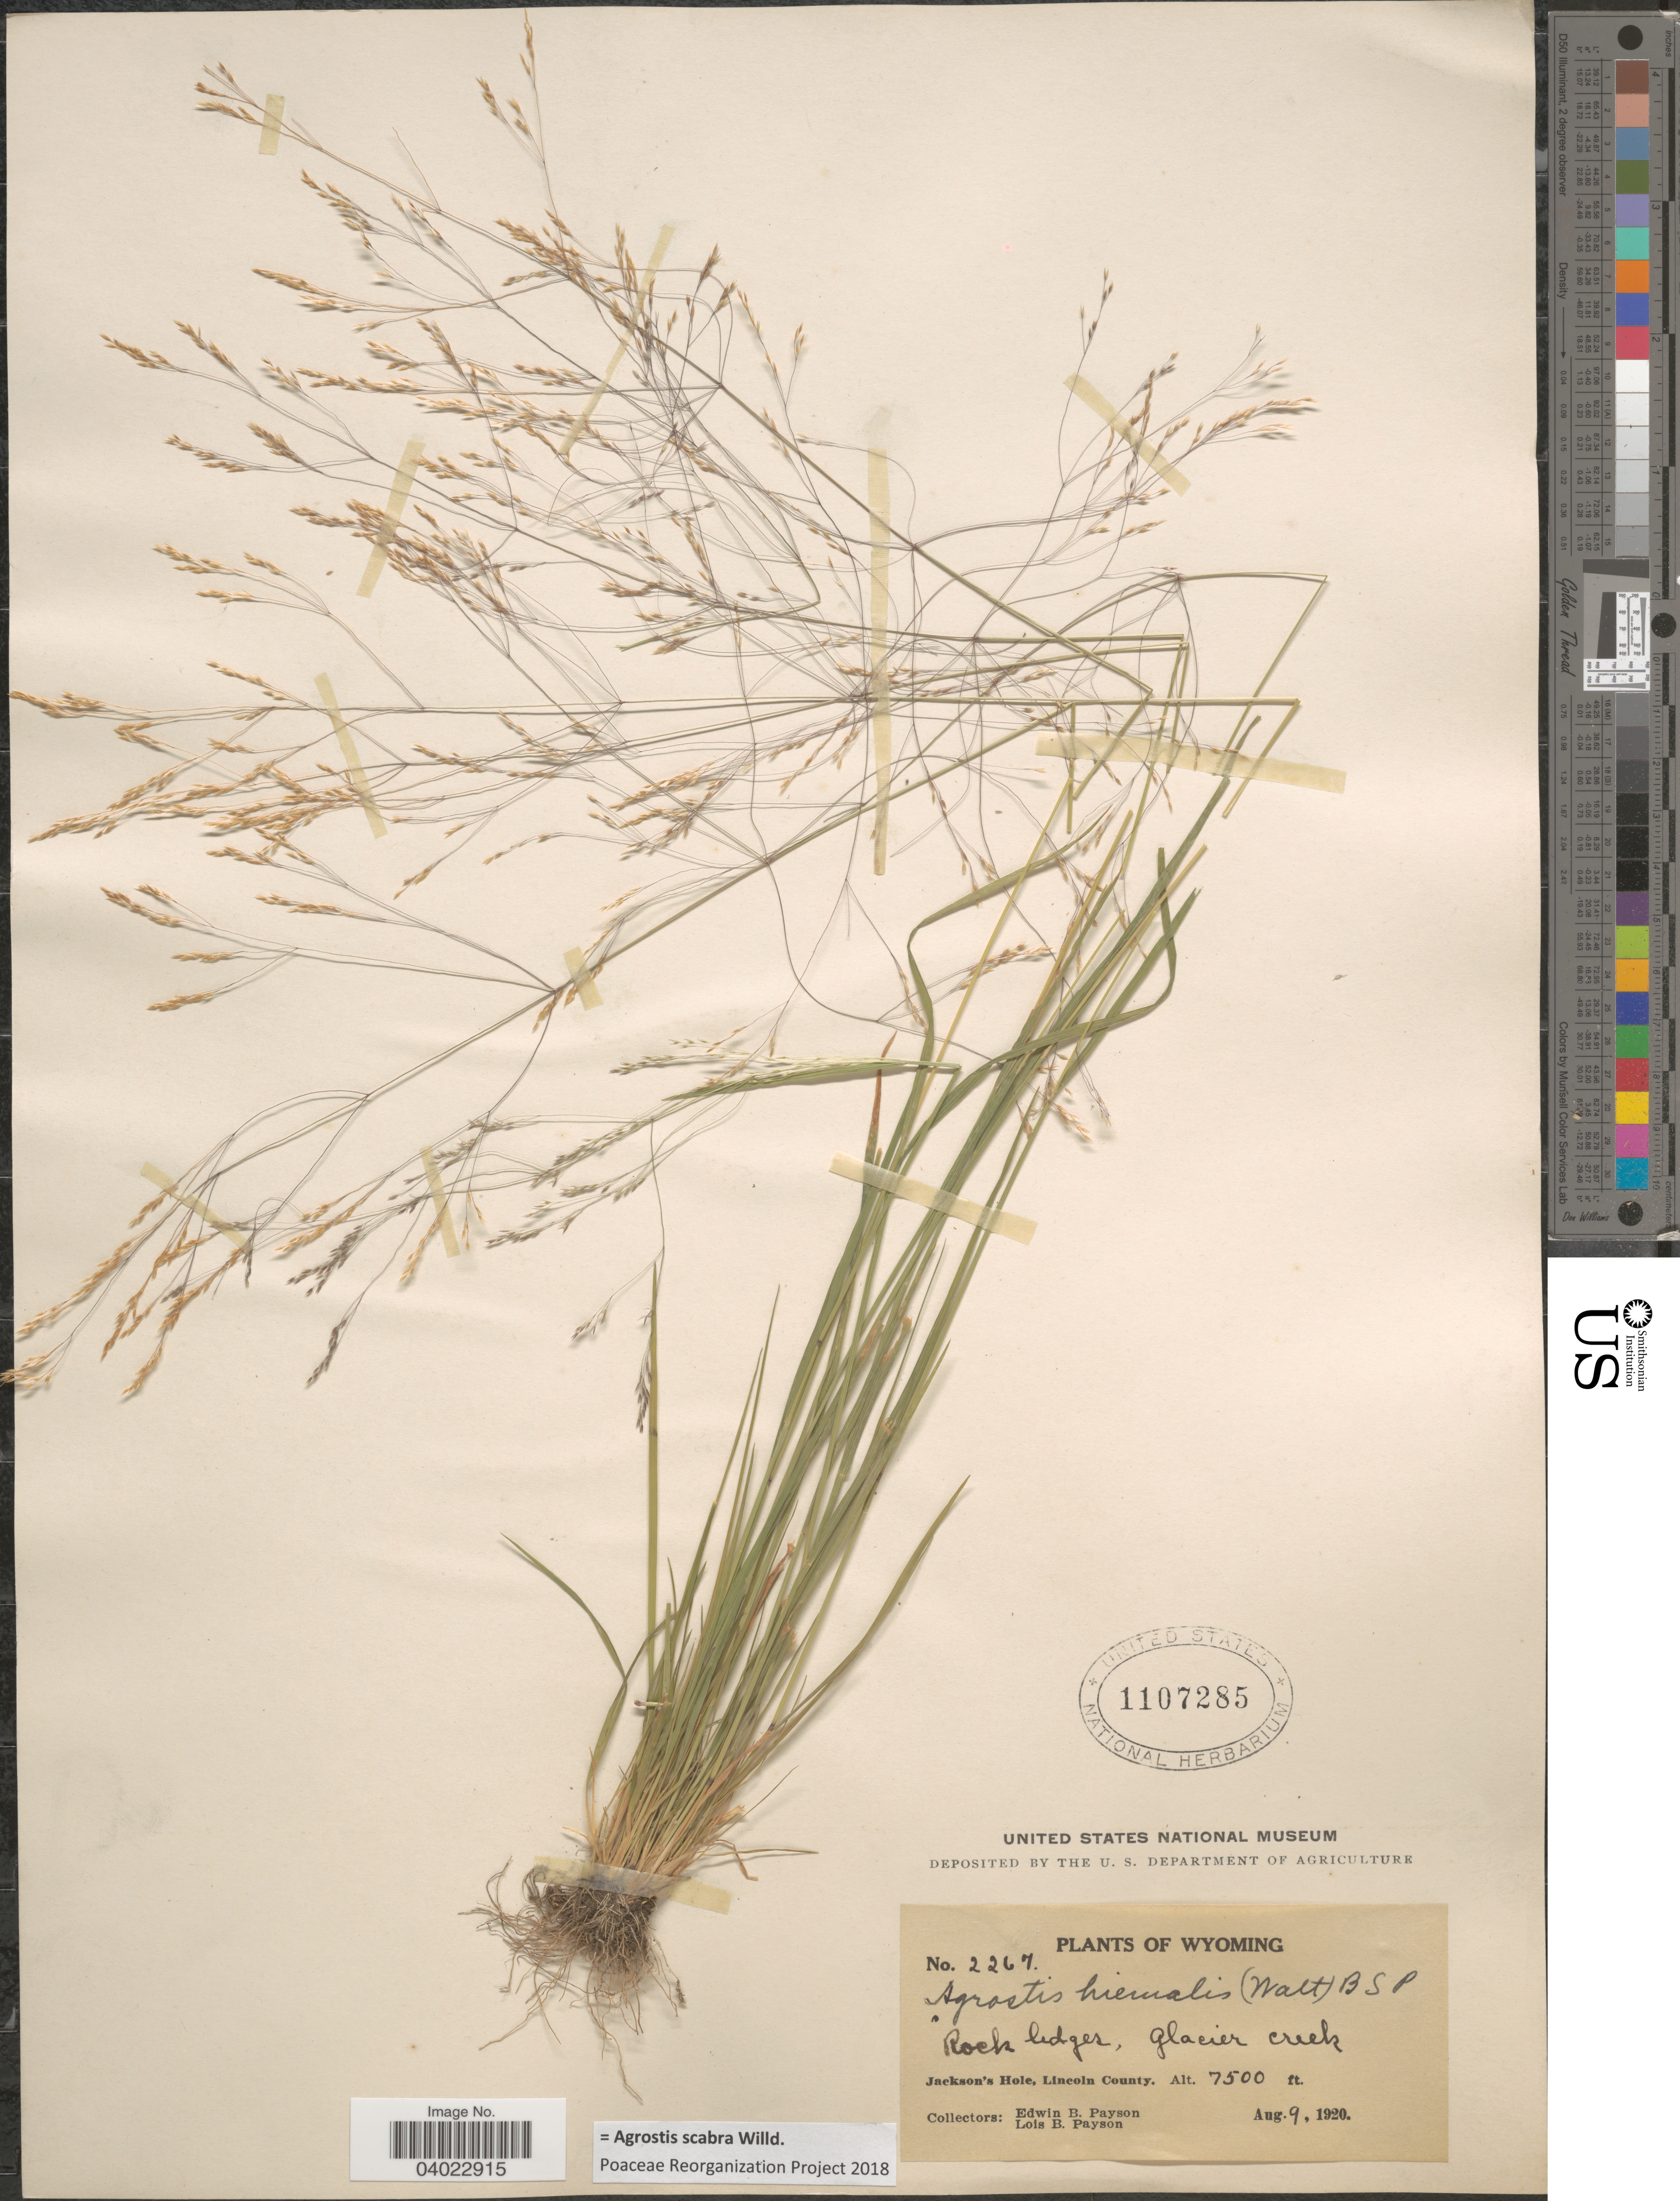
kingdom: Plantae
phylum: Tracheophyta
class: Liliopsida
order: Poales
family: Poaceae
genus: Agrostis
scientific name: Agrostis scabra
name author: Willd.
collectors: E. B. Payson & L. Payson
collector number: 2267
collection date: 1920-08-09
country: United States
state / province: Wyoming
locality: Jackson's Hole, Lincoln County.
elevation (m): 2286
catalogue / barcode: US 1107285